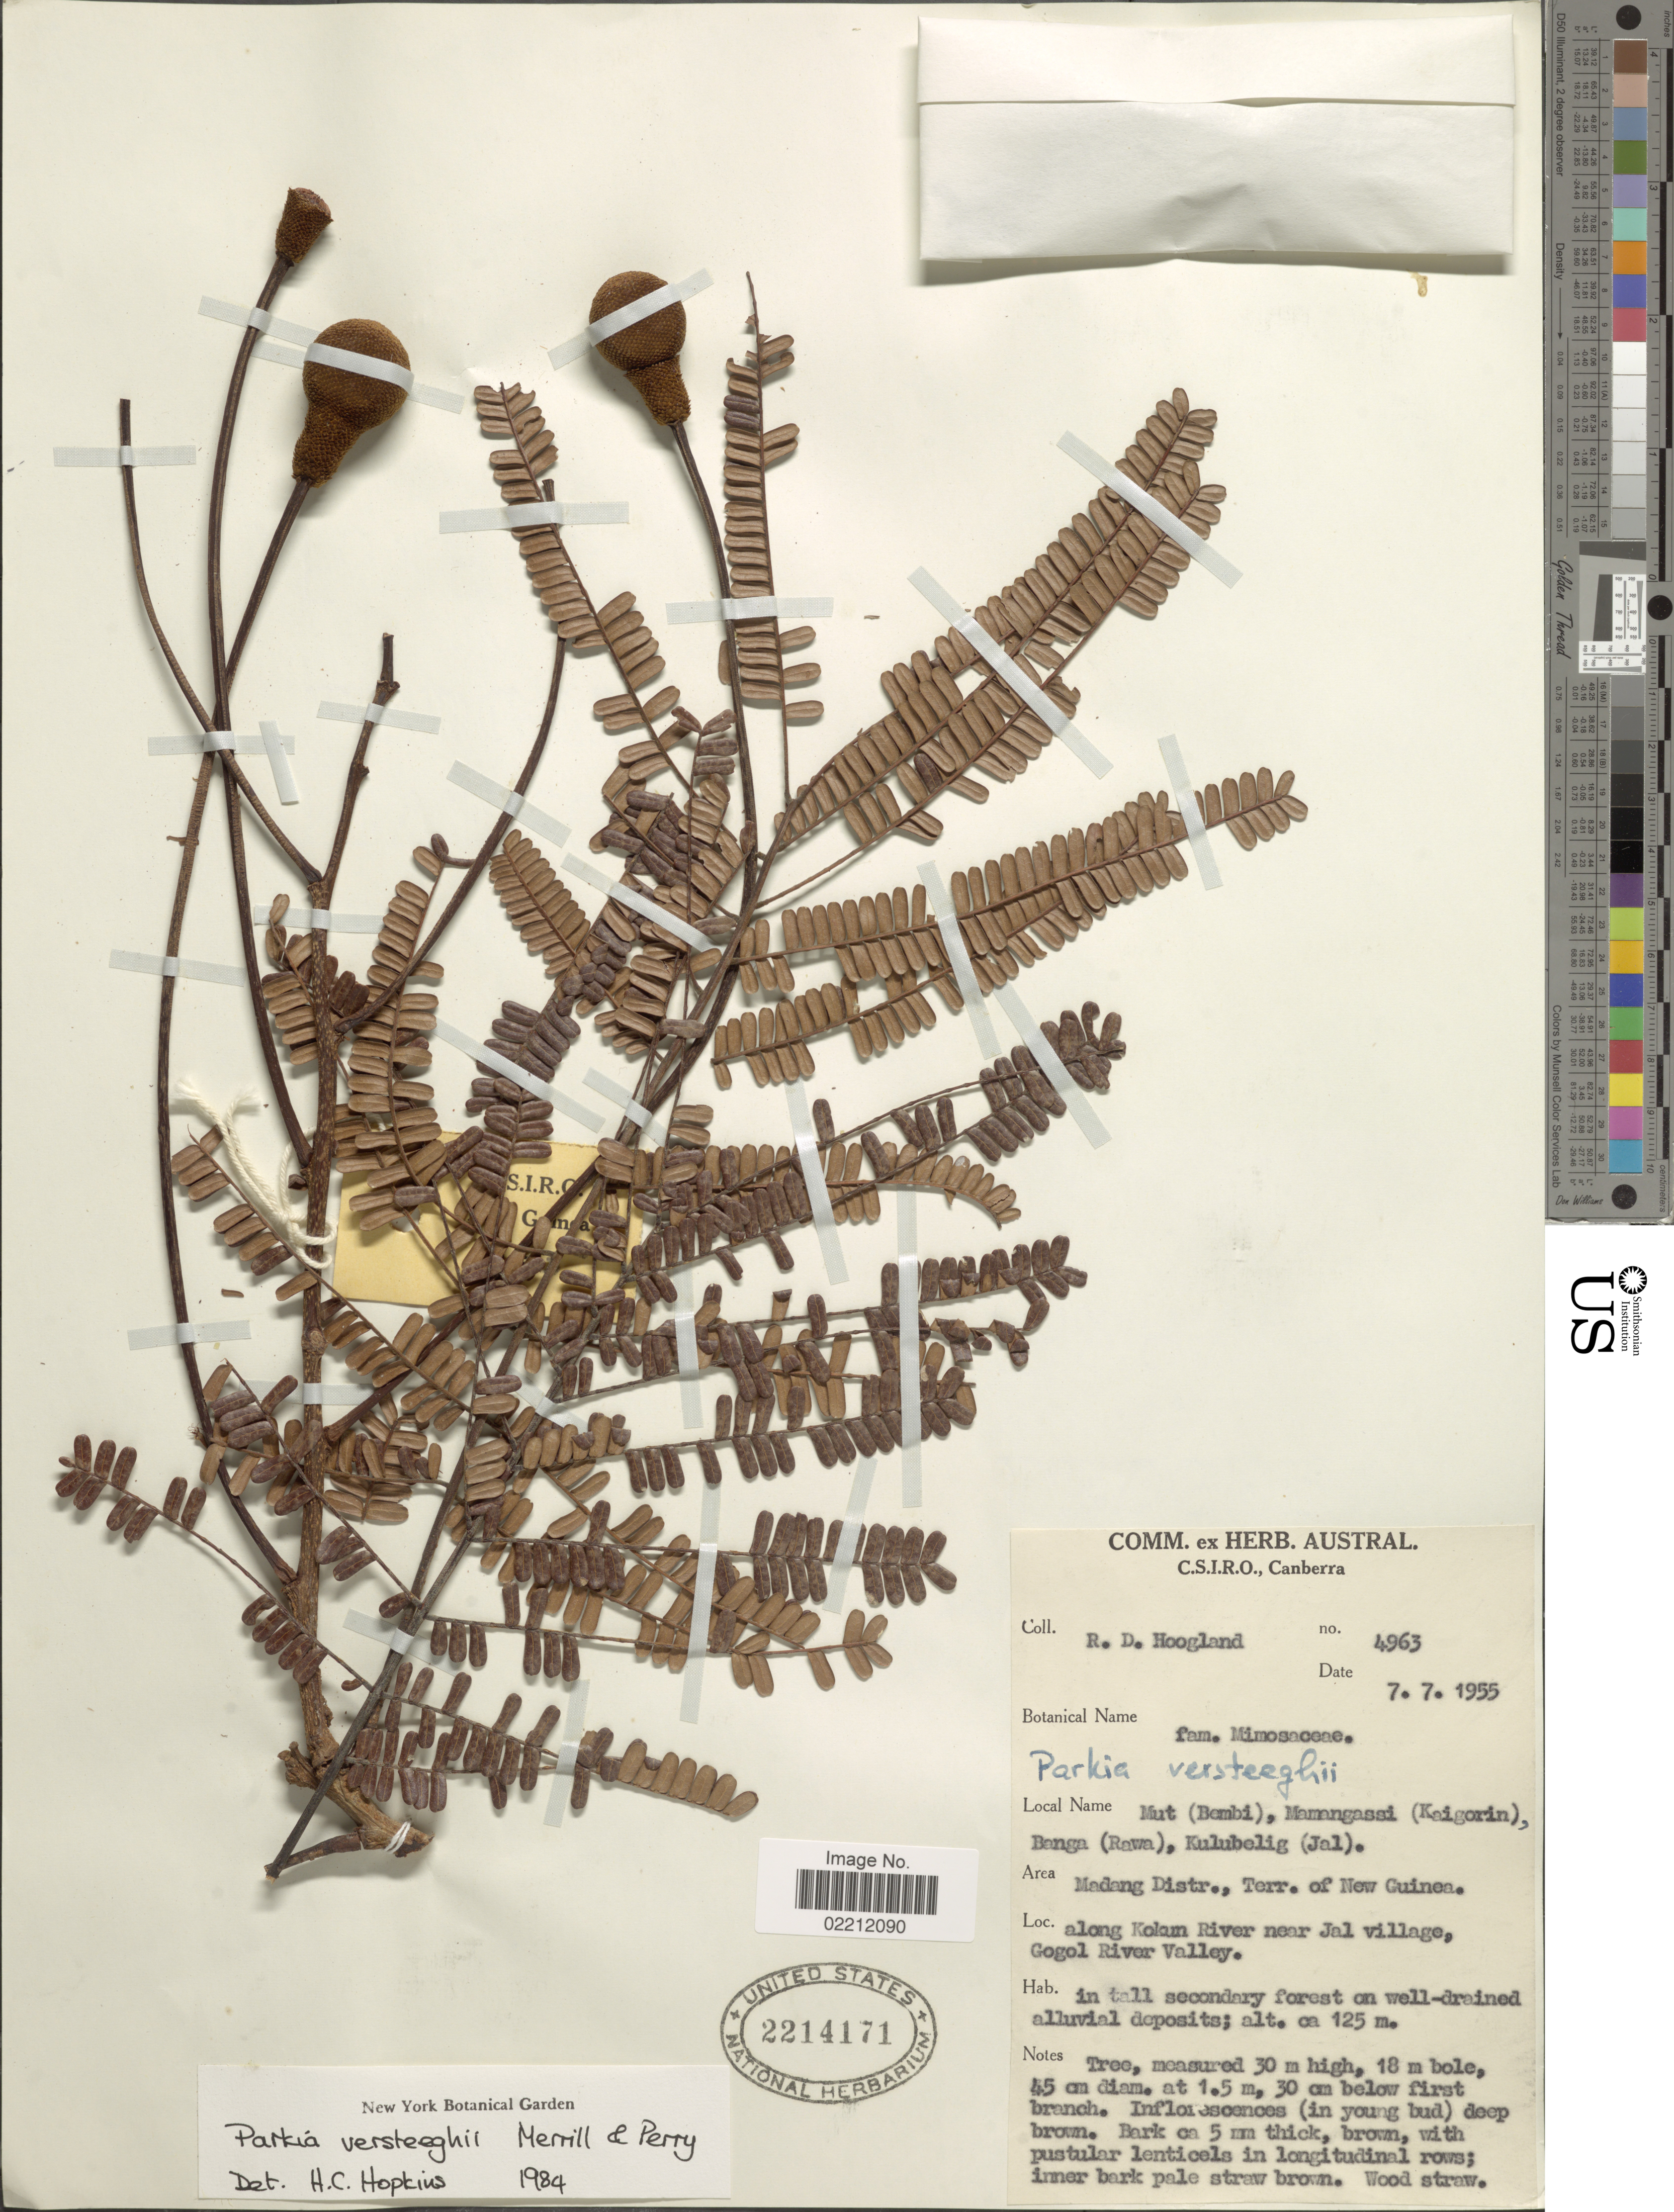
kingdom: Plantae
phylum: Tracheophyta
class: Magnoliopsida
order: Fabales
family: Fabaceae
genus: Parkia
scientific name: Parkia versteeghii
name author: Merr. & L.M. Perry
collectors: R. D. Hoogland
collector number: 4963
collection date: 1955-07-07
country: Papua New Guinea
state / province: Madang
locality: Madang Distr., Terr.of New Guinea. along Kolan [interpreted] River near Jal village Gogol River valley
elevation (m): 125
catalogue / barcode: US 2214171